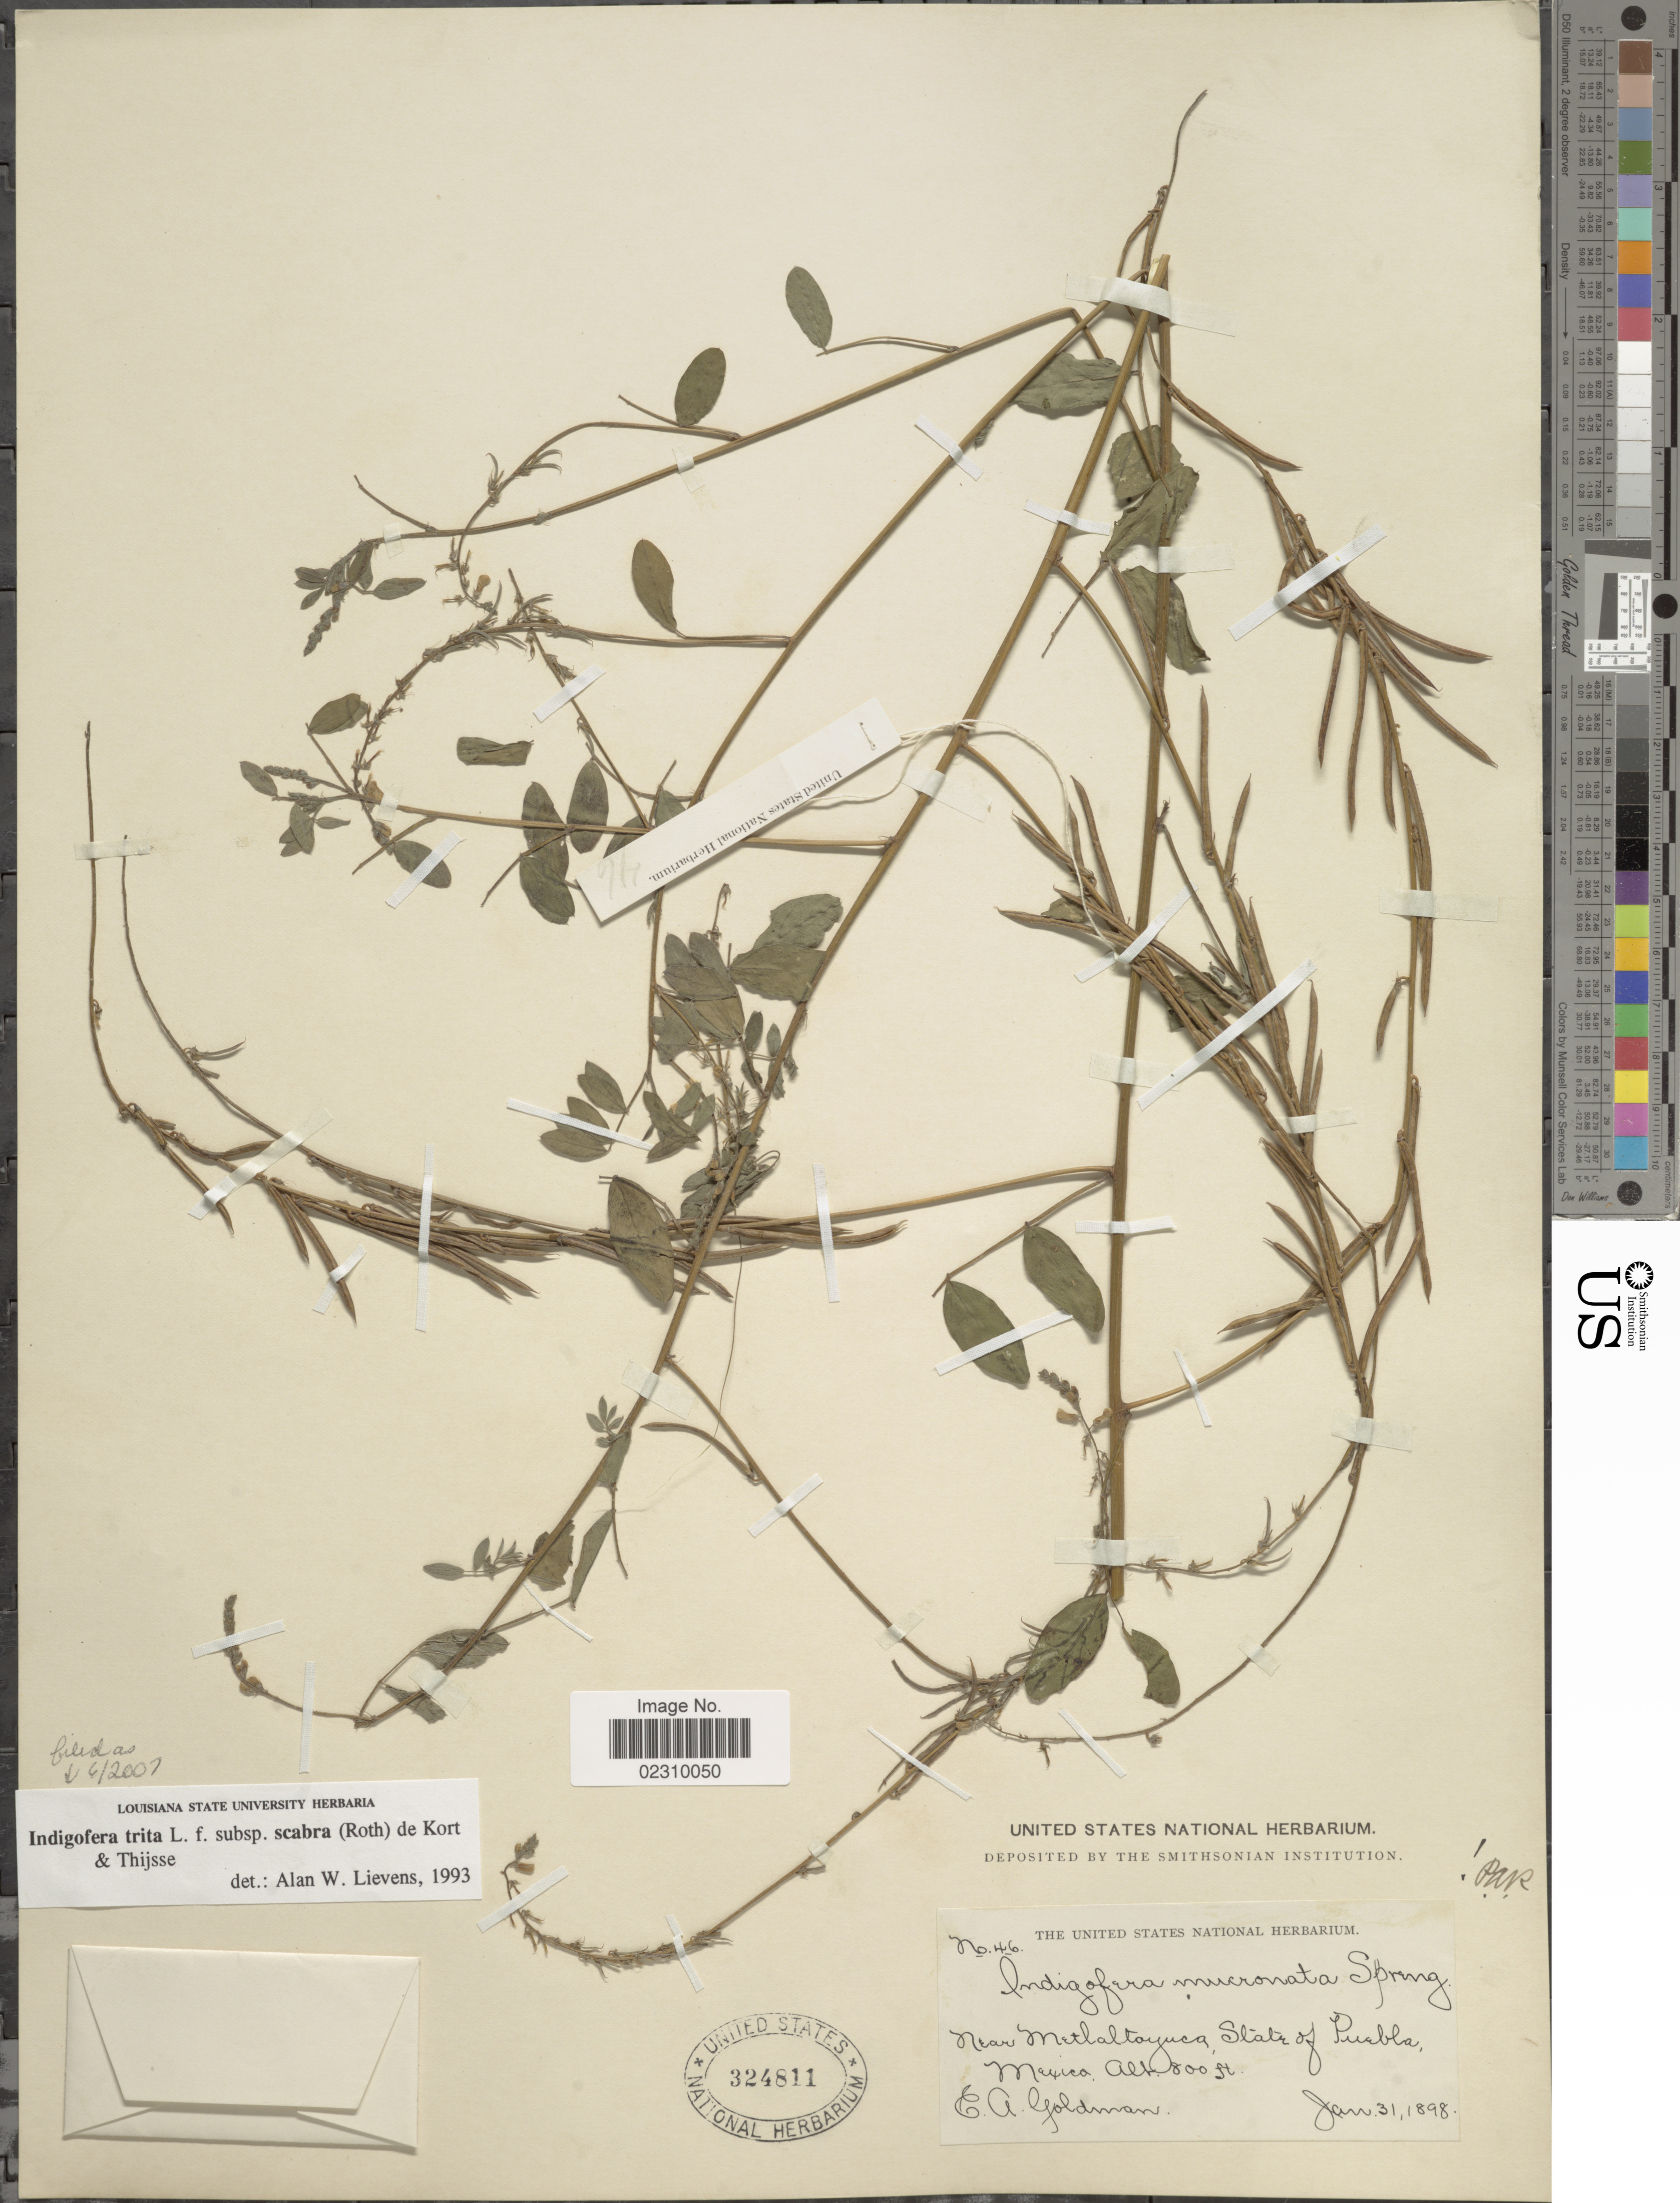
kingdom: Plantae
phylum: Tracheophyta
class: Magnoliopsida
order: Fabales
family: Fabaceae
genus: Indigofera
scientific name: Indigofera trita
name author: L. f.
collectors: E. A. Goldman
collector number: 46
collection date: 1898-01-31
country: Mexico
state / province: Puebla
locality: New Metlaltoyuca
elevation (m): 244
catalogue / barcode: US 324811